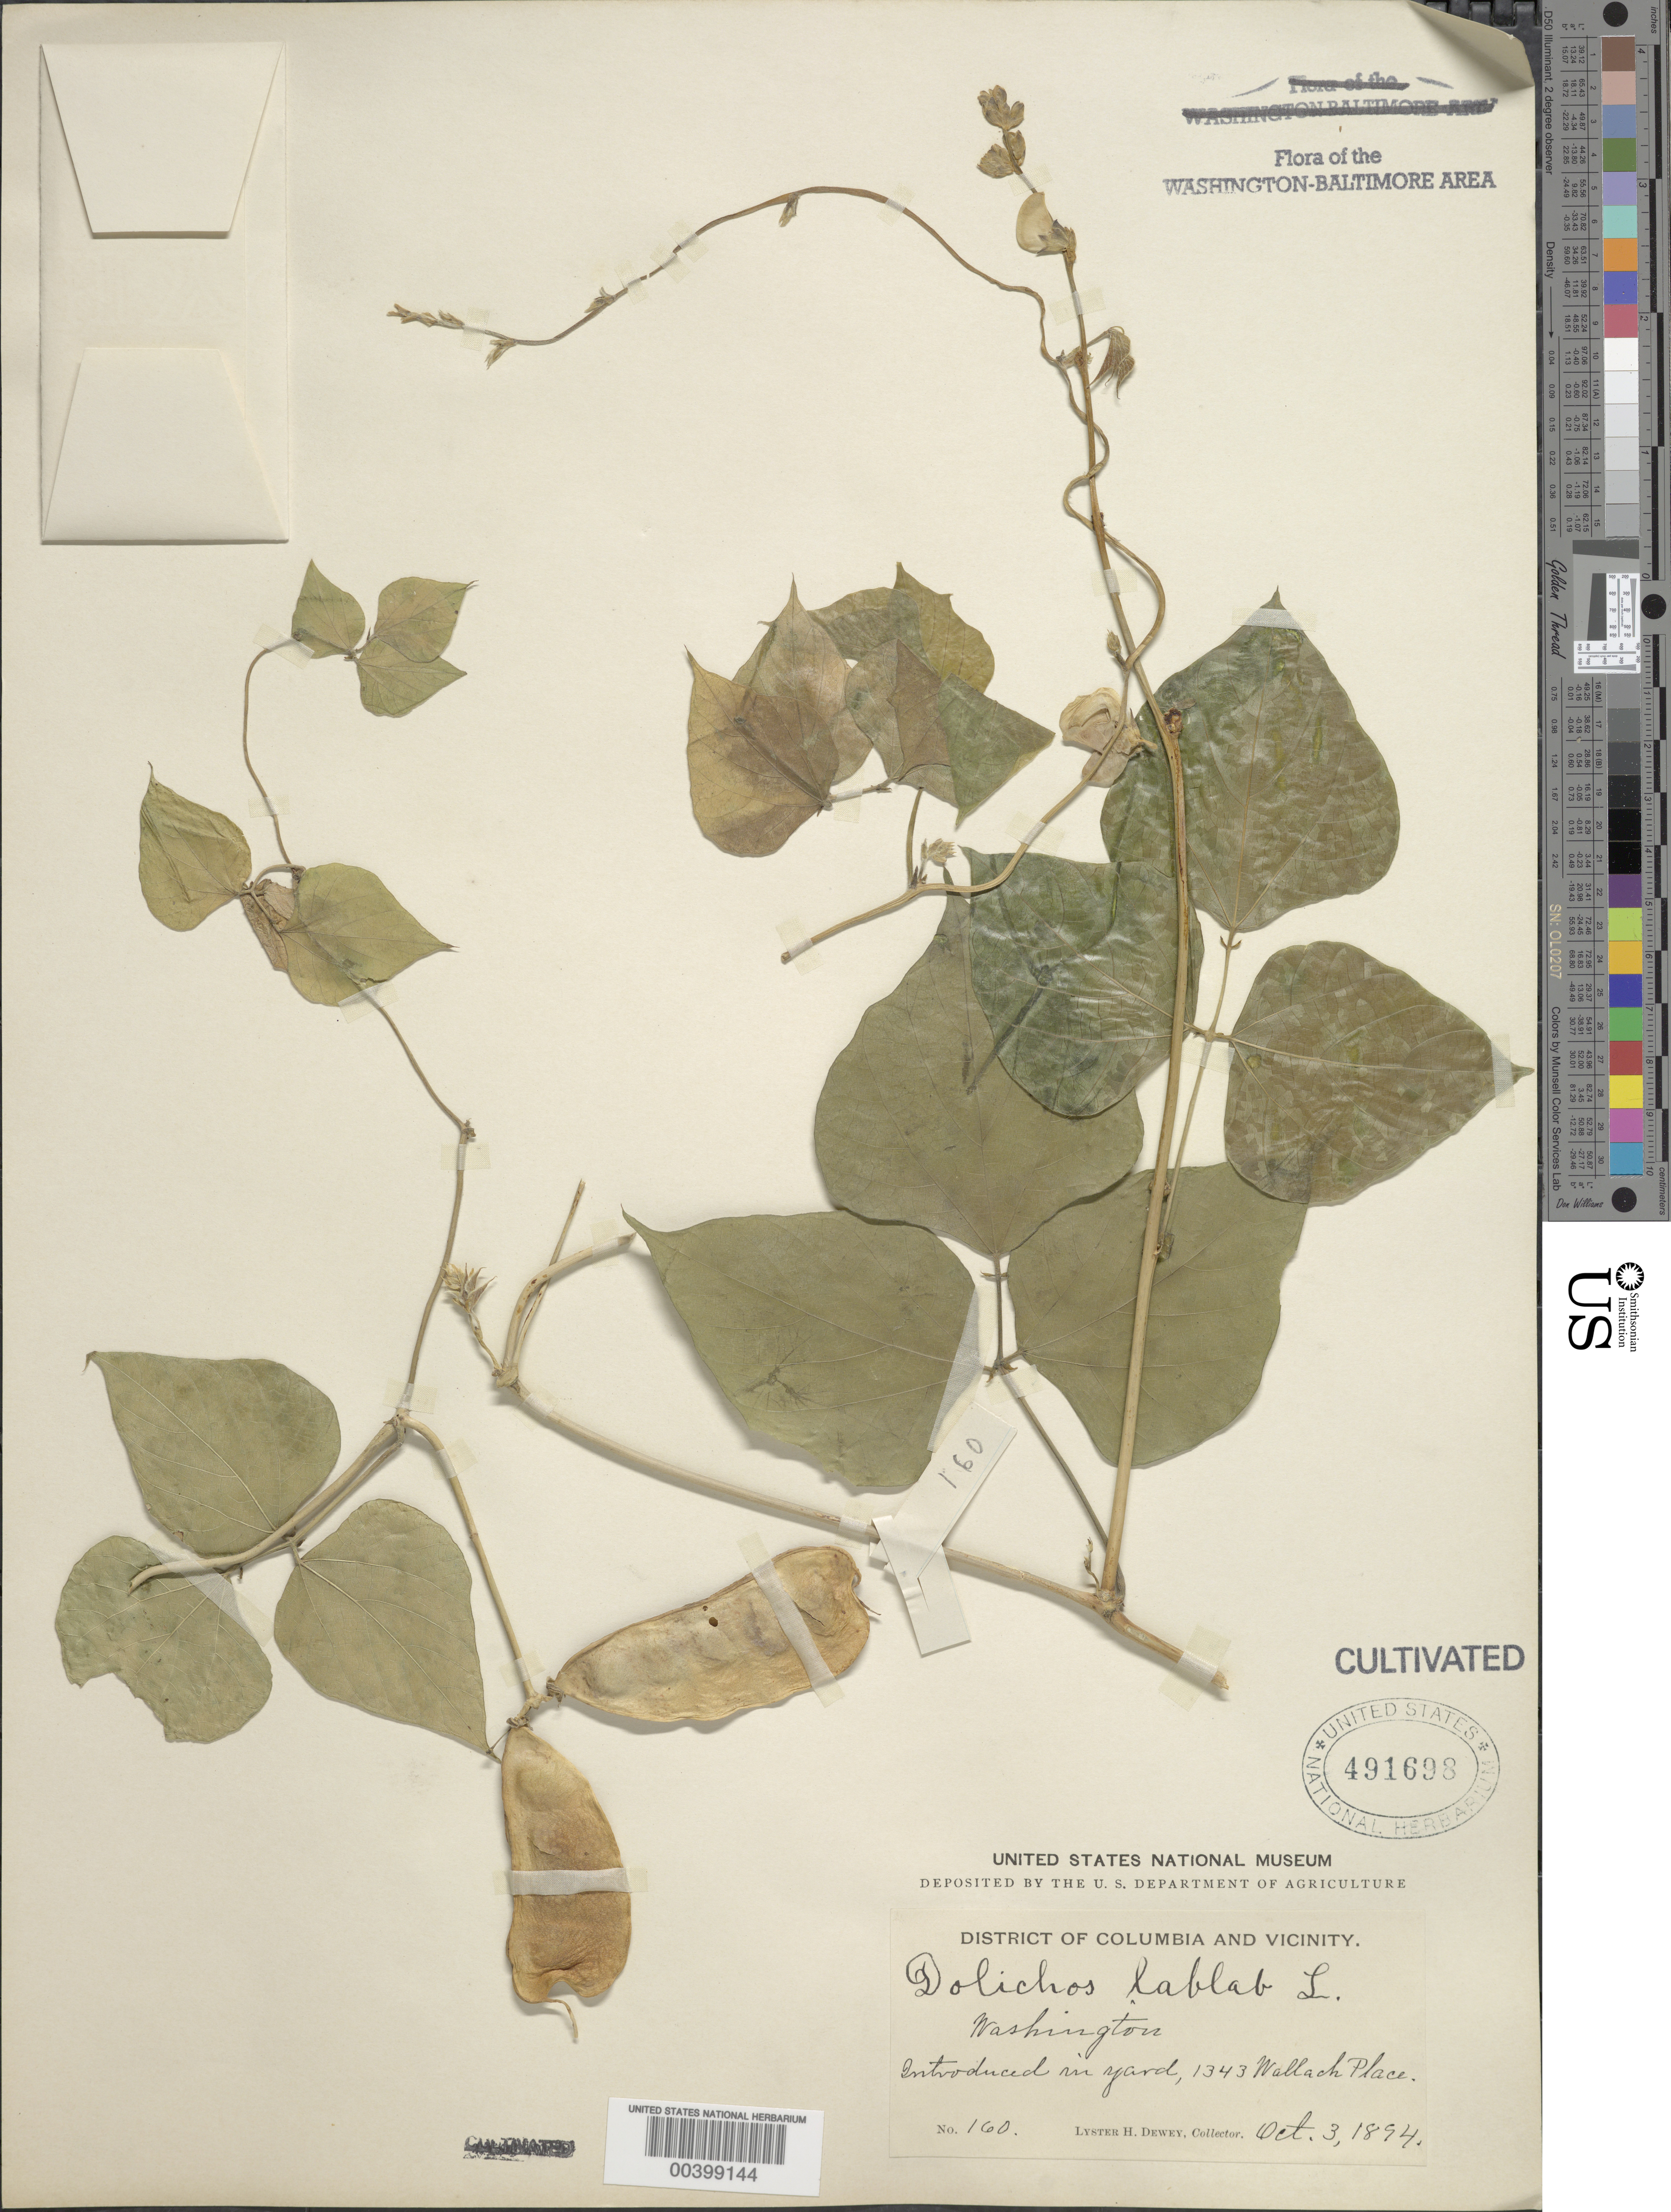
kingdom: Plantae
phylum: Tracheophyta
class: Magnoliopsida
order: Fabales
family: Fabaceae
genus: Lablab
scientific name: Lablab sp.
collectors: L. H. Dewey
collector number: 160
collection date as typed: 03 Oct 1894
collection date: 1894-10-03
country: United States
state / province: District of Columbia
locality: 1343 Wallack Place, Washington DC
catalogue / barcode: US 491698